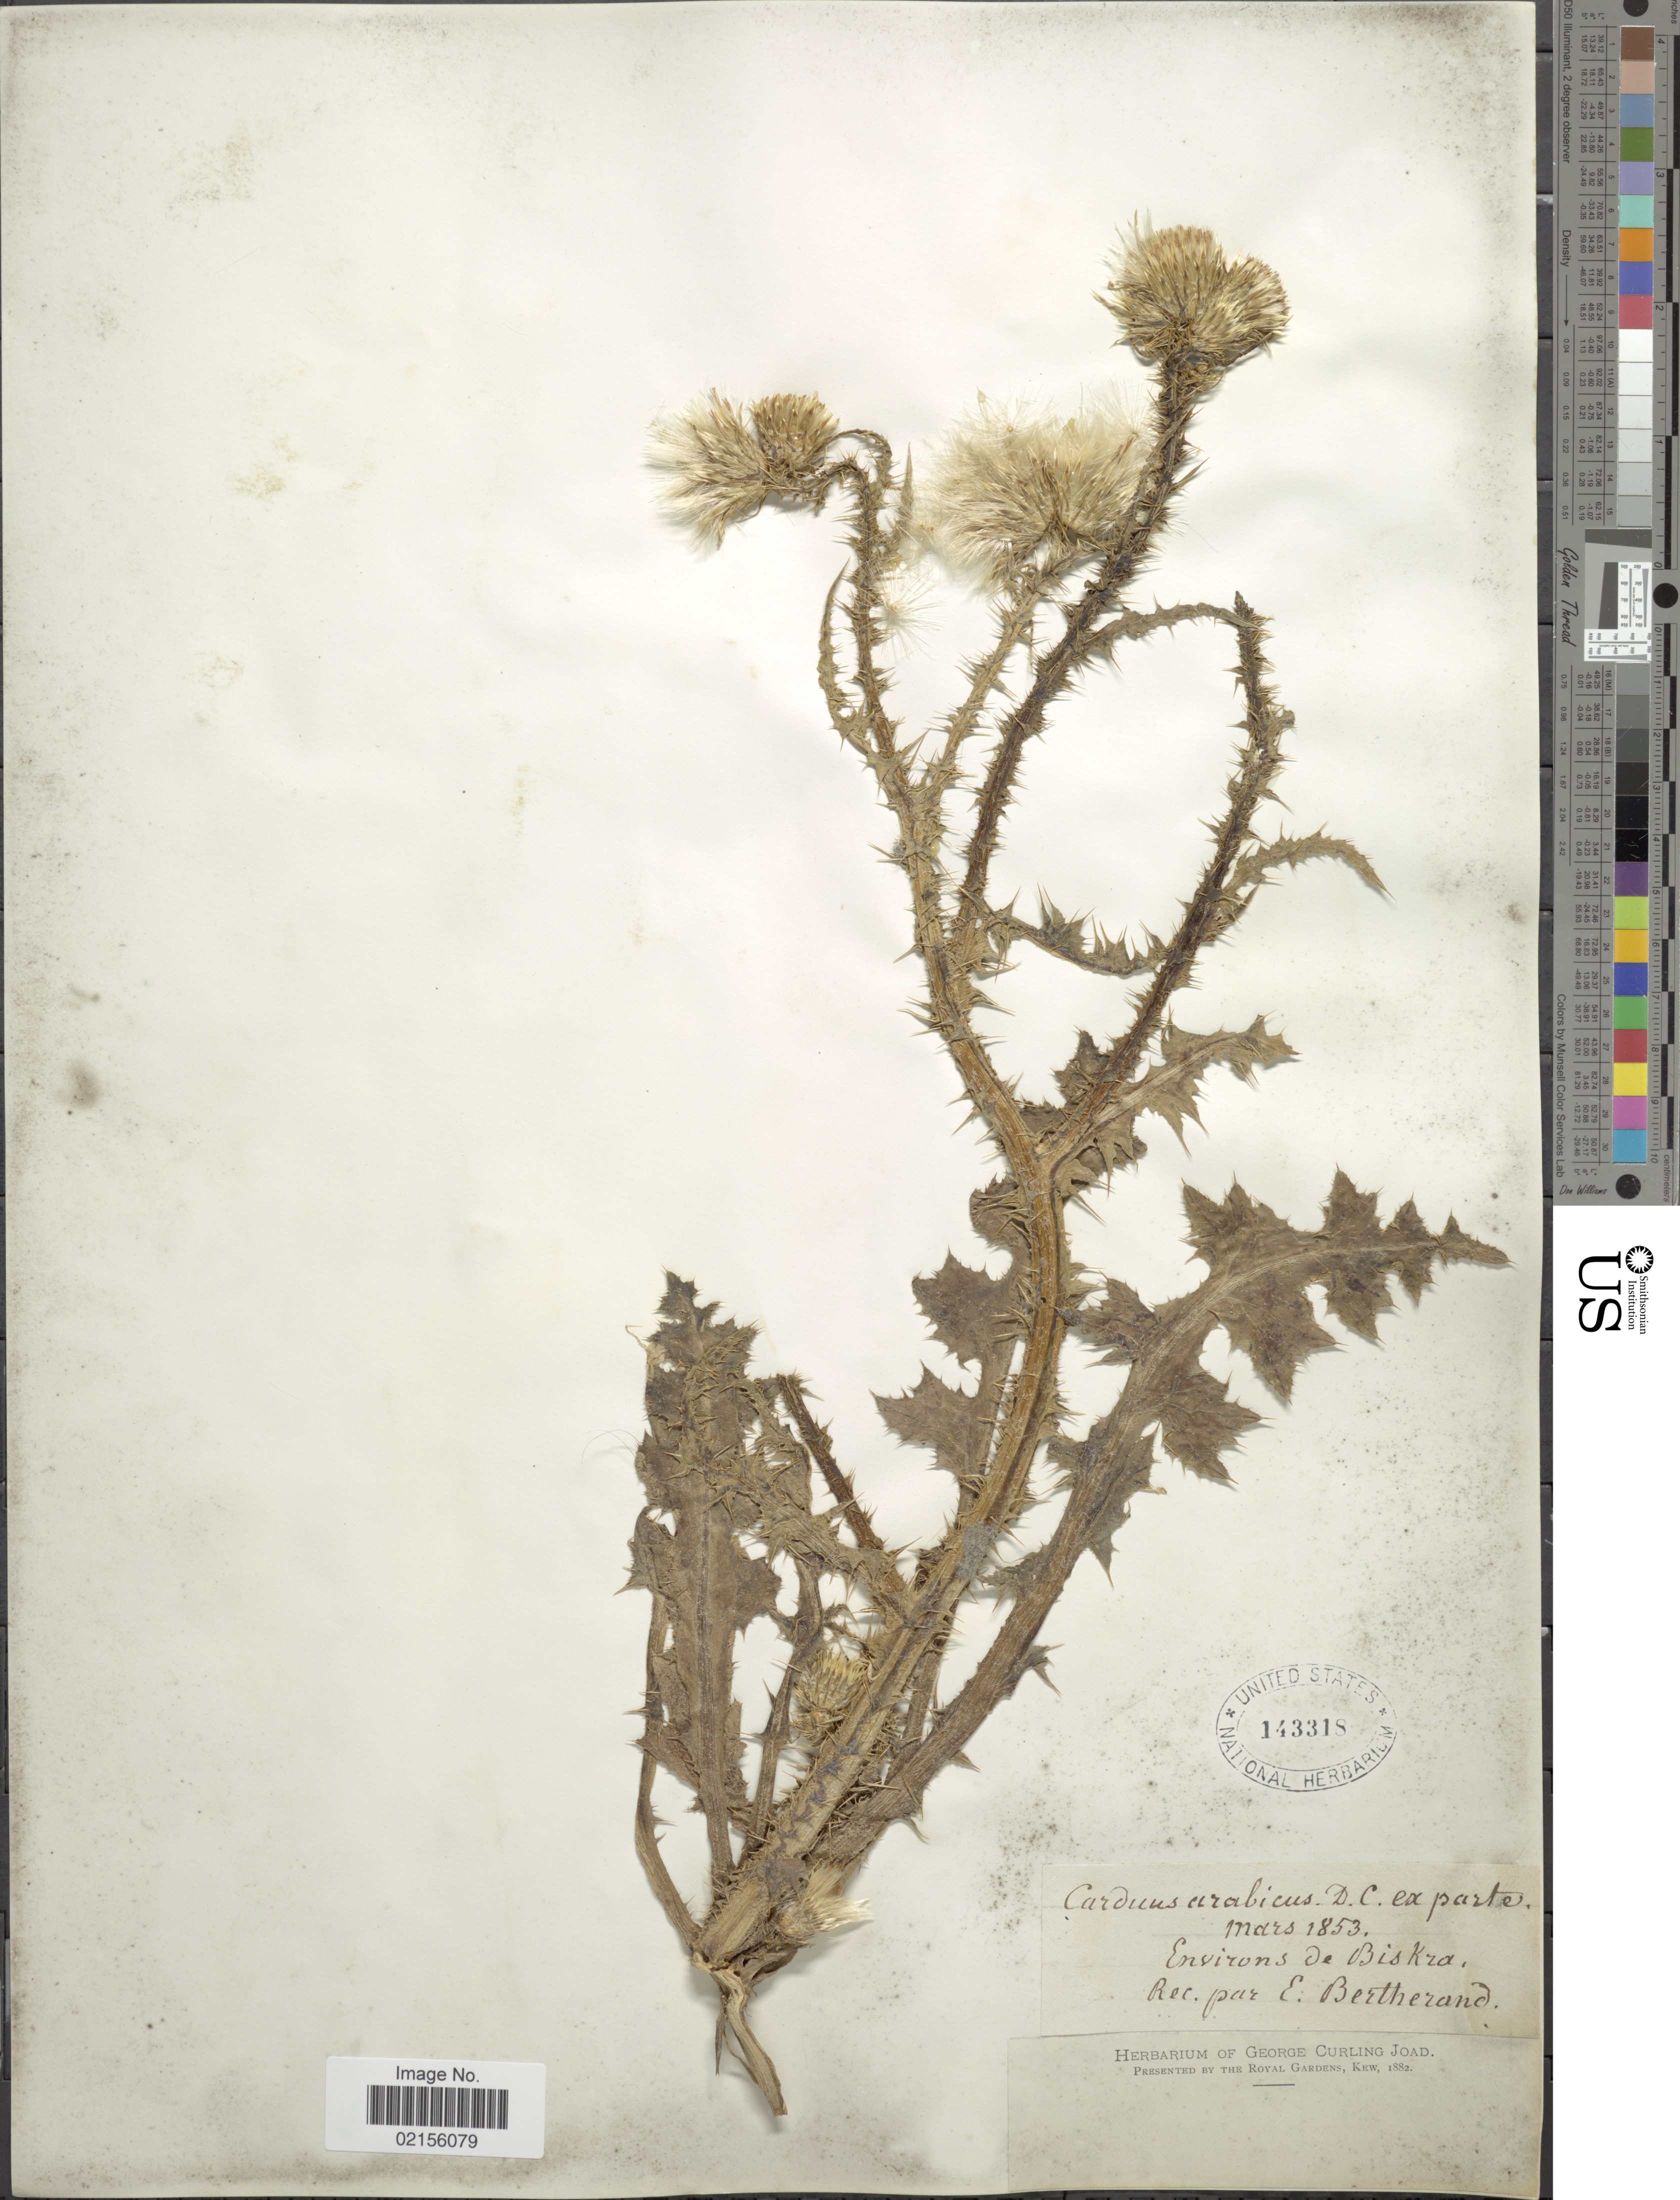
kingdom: Plantae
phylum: Tracheophyta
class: Magnoliopsida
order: Asterales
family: Asteraceae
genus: Carduus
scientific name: Carduus arabicus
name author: Jacq.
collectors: ex herb. George Curling Joad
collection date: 1853-03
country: Algeria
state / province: Biskra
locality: Envrions de Biskra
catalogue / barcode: US 143318